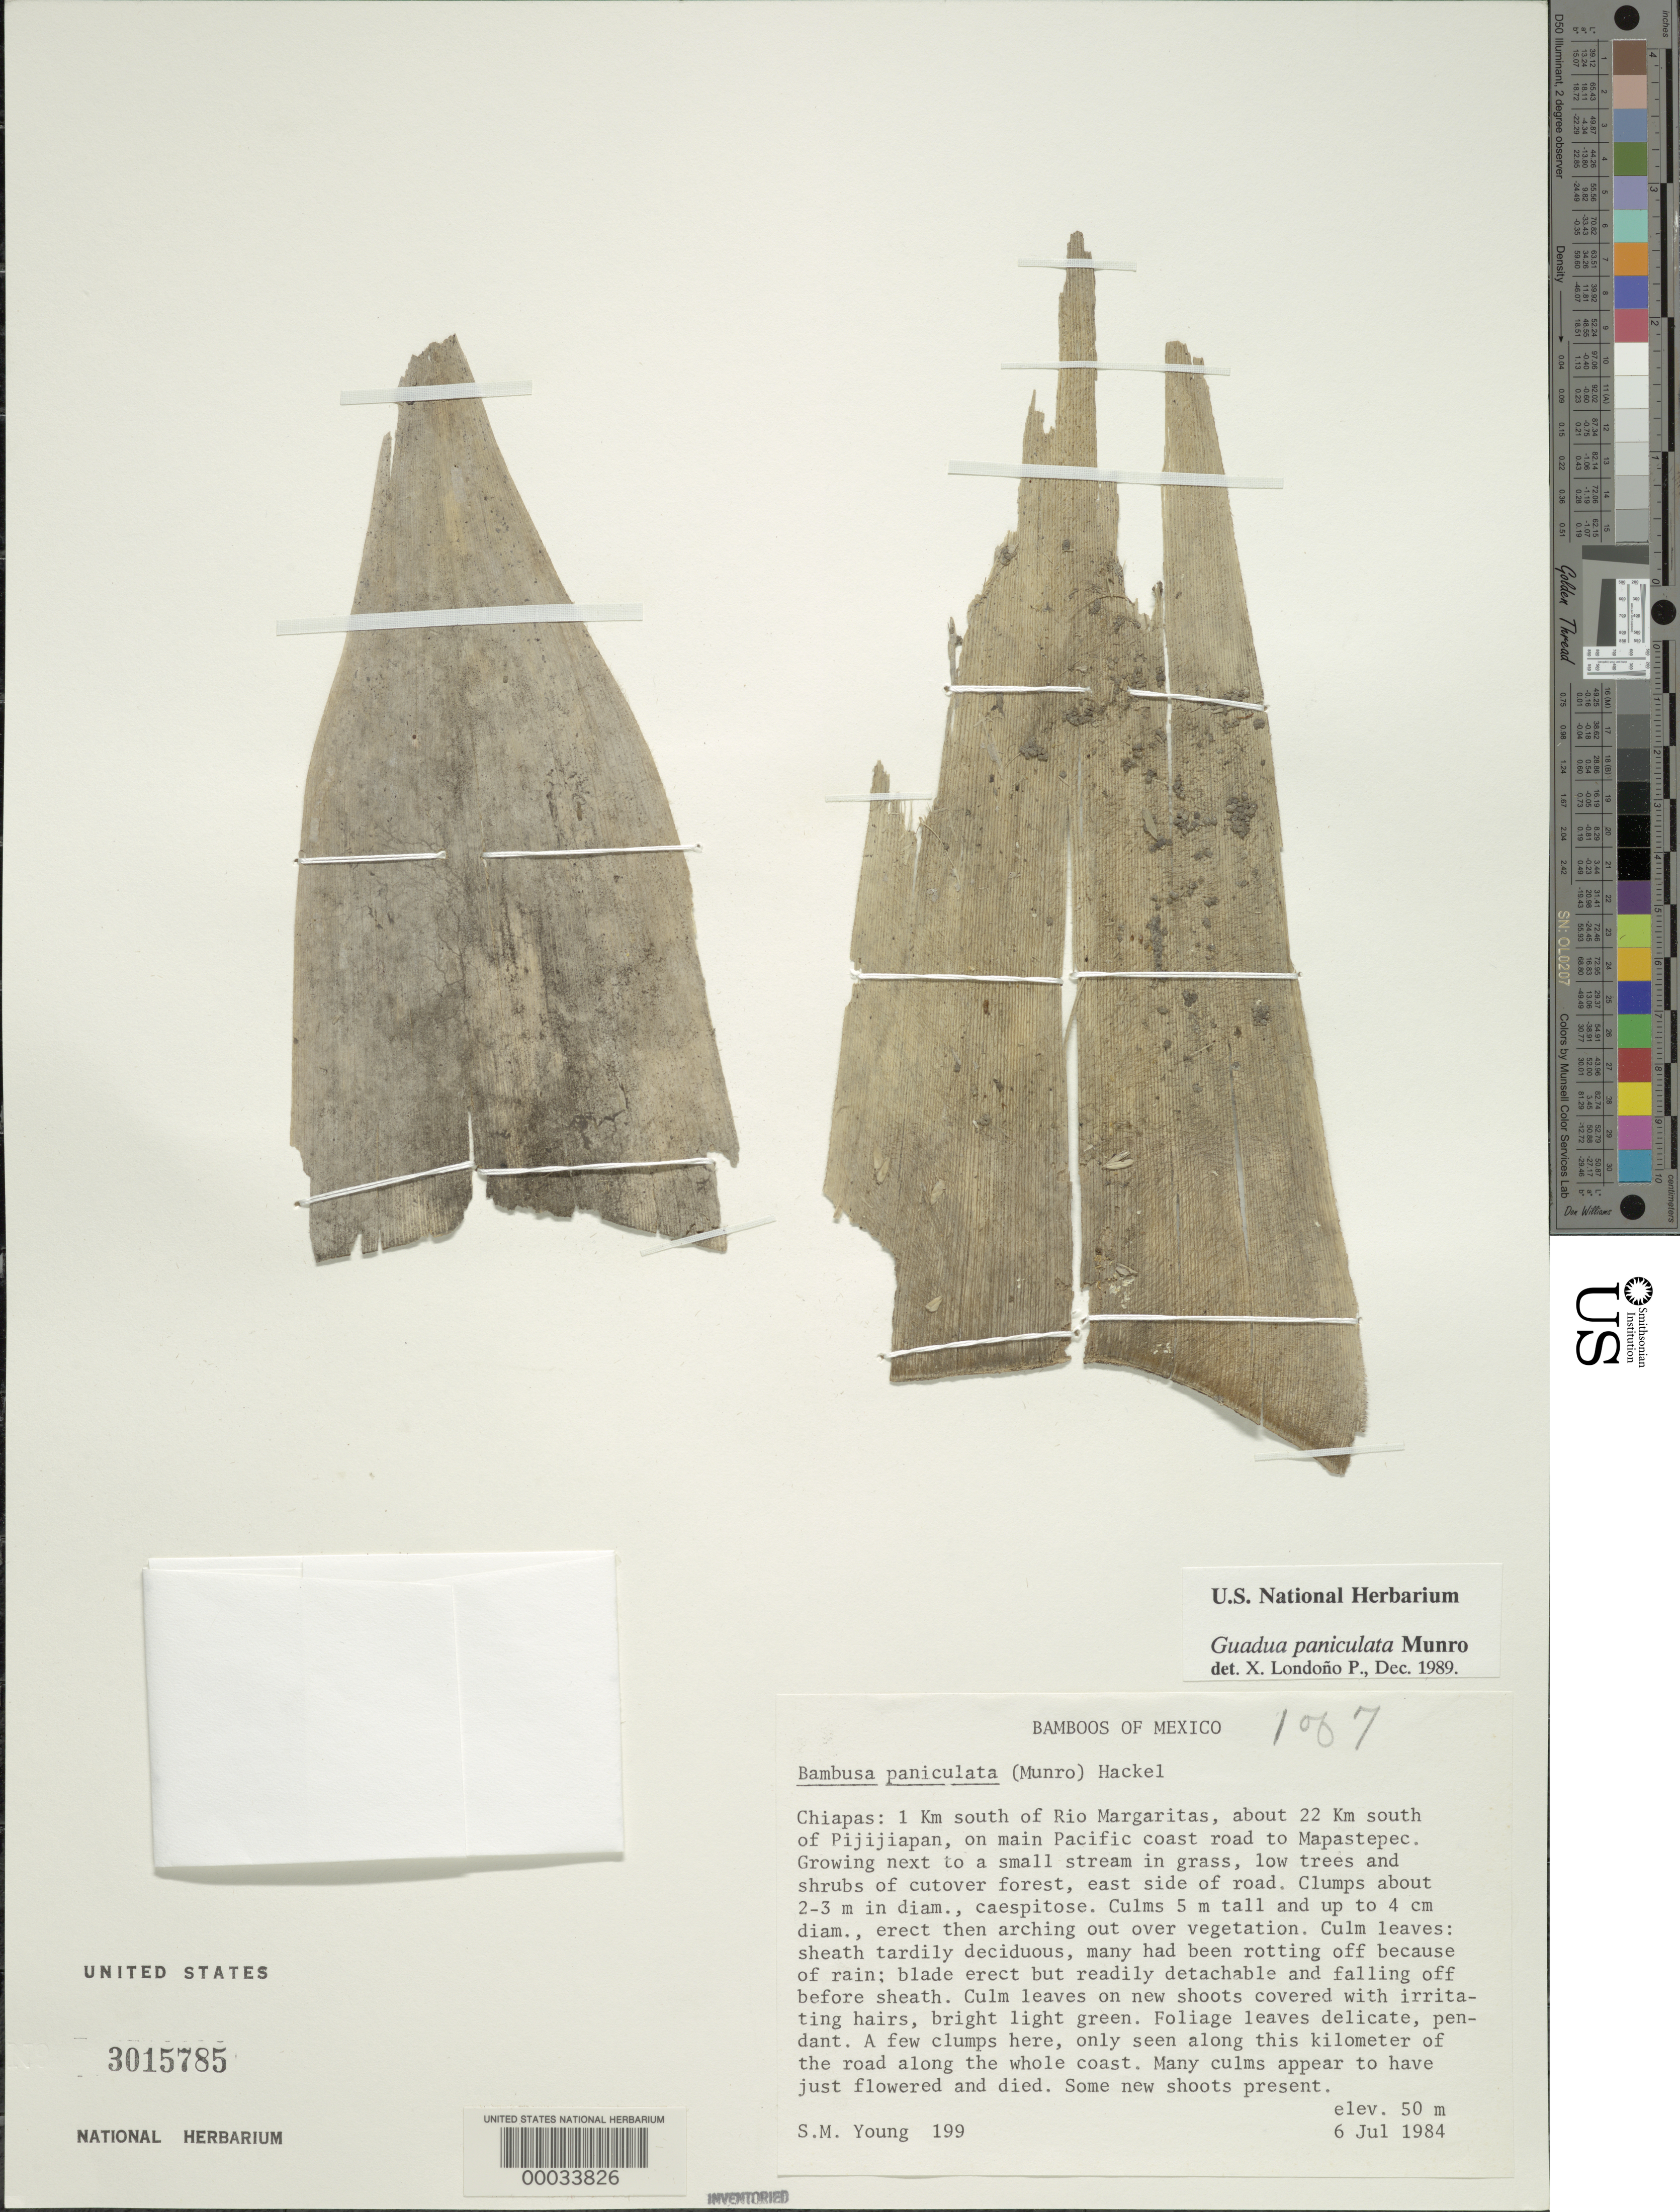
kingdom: Plantae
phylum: Tracheophyta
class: Liliopsida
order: Poales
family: Poaceae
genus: Guadua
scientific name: Guadua refracta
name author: Munro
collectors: S. Young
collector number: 199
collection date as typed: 06 Jul 1984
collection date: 1984-07-06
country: Mexico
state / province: Chiapas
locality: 1 km S of Rio Margaritas, about 22 km S of Pijijiapan, on main pacific coast road to Mapastepec, E side of road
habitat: Next to small stream of cutover forest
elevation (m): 50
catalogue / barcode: US 3015785